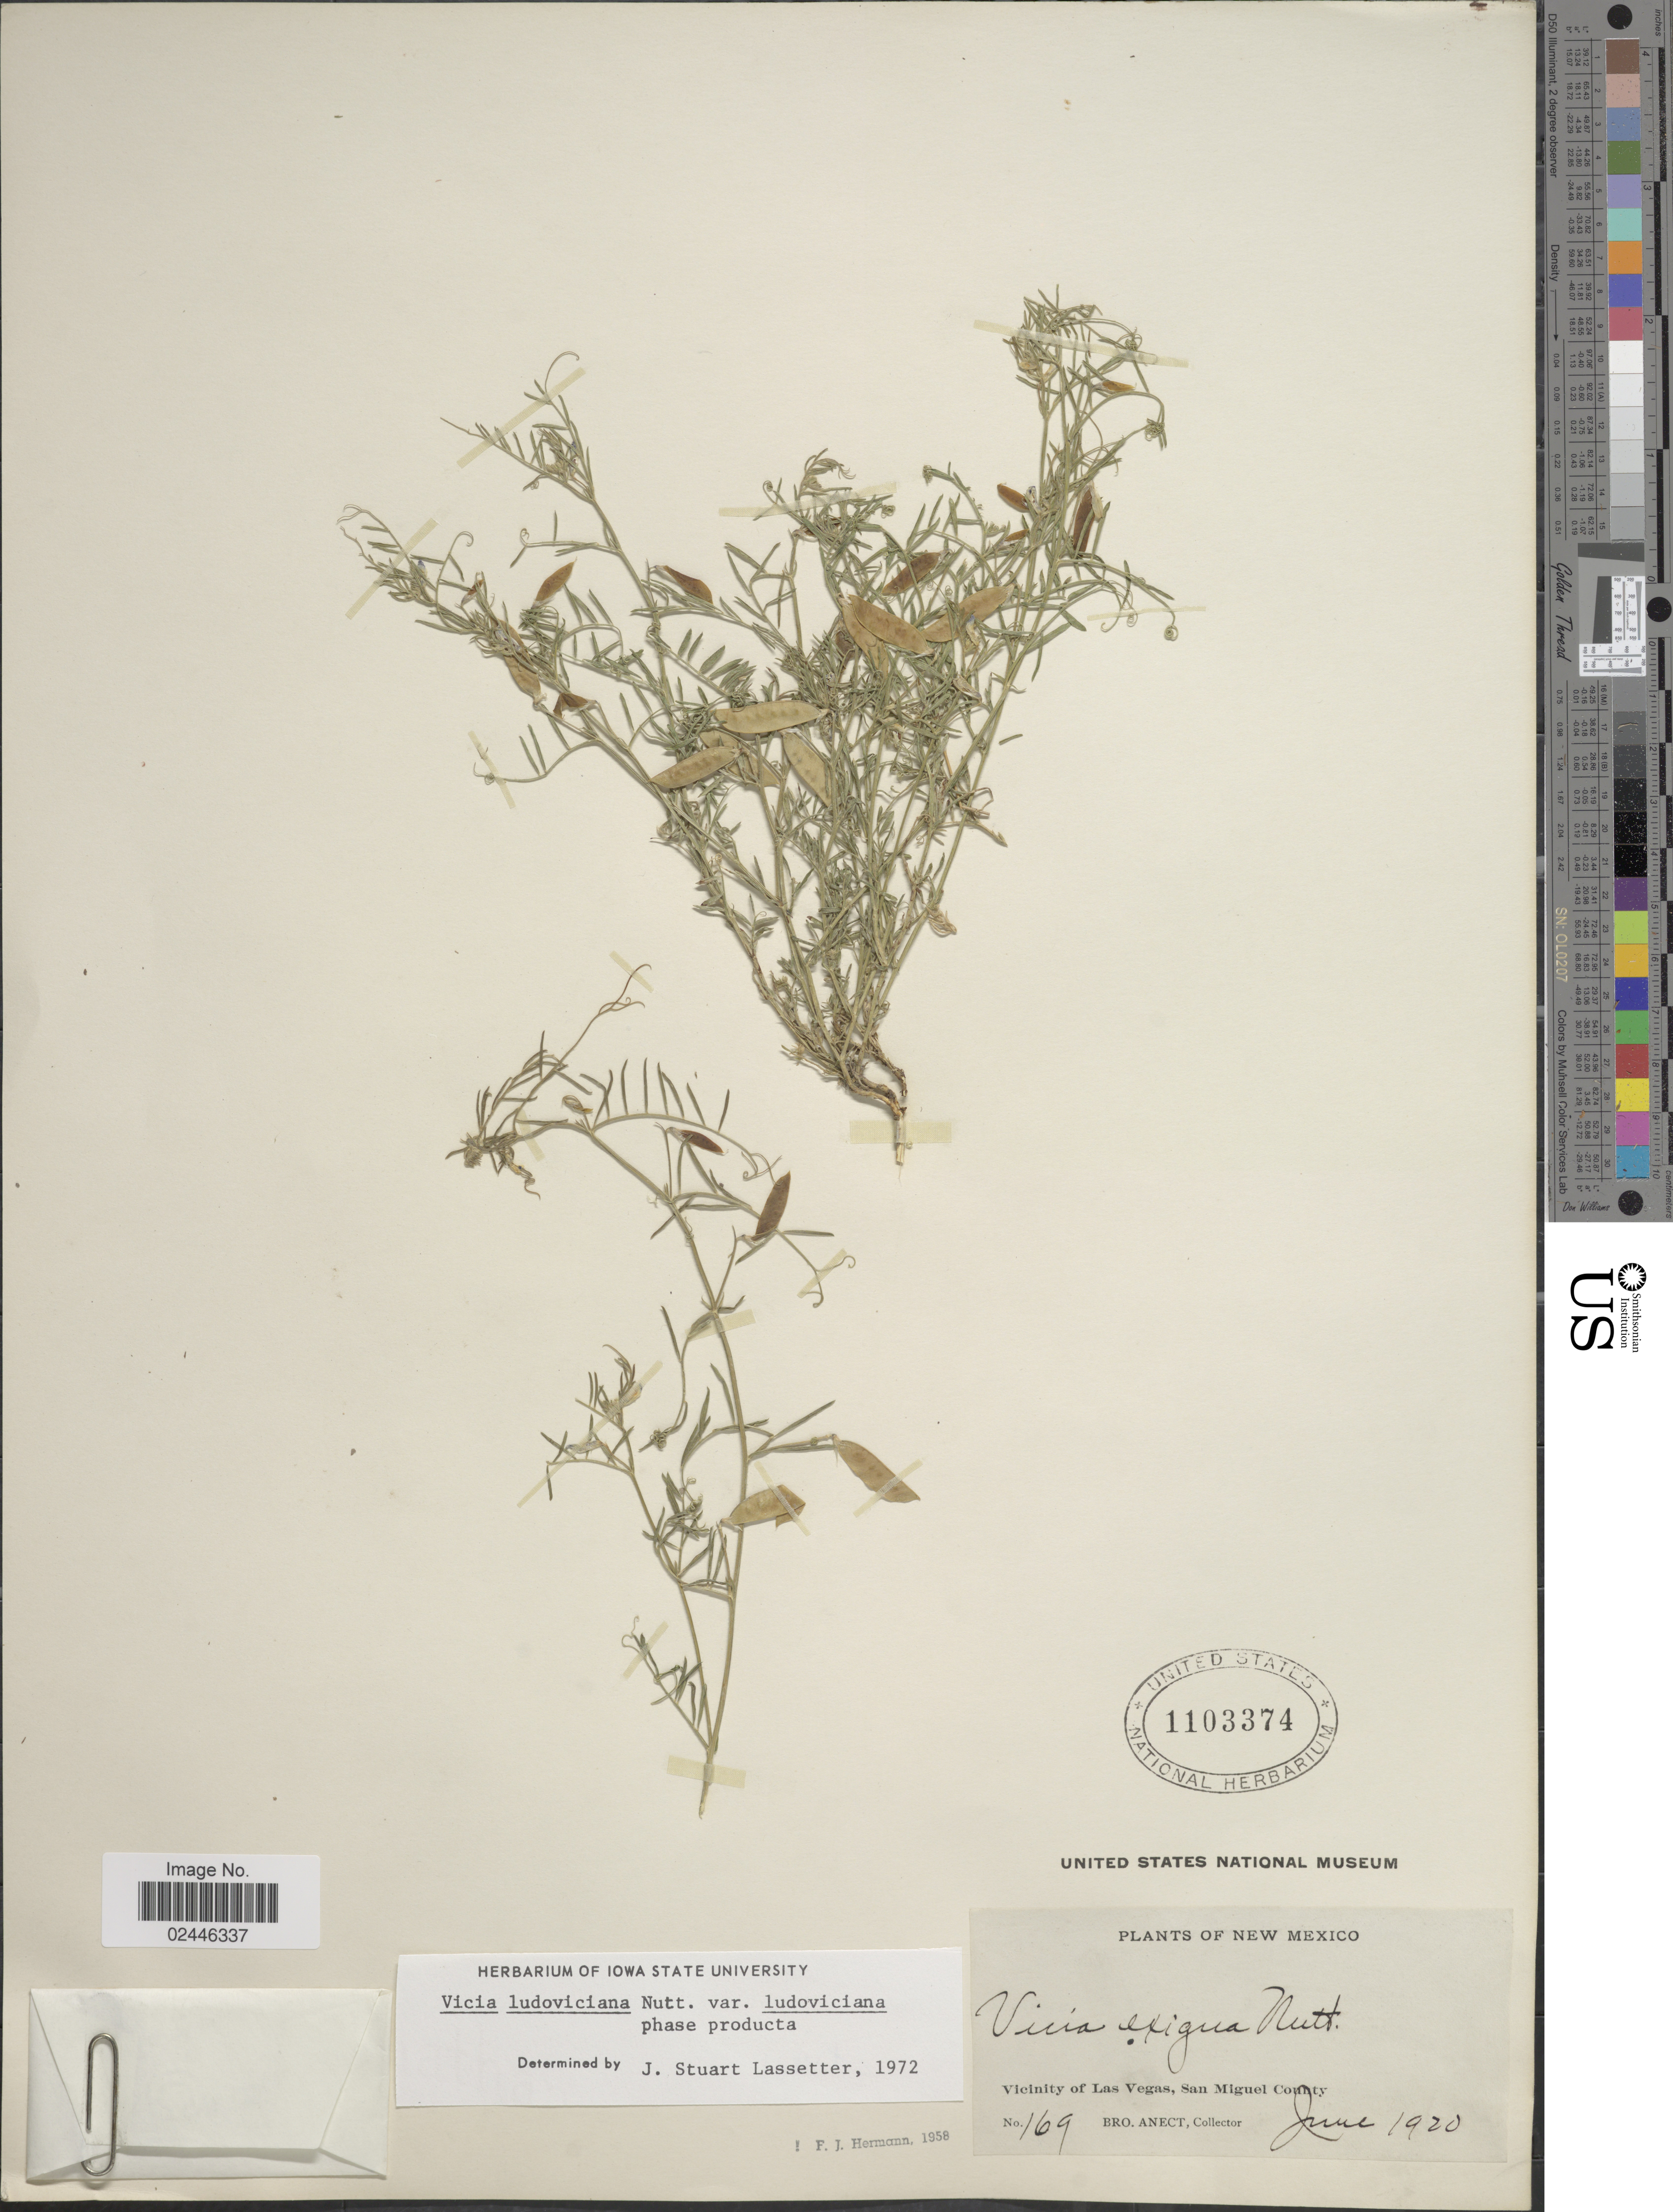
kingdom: Plantae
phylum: Tracheophyta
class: Magnoliopsida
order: Fabales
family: Fabaceae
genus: Vicia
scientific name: Vicia ludoviciana var. ludoviciana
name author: Nutt. ex Torr. & A. Gray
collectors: B. Anect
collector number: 169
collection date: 1920-06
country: United States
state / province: New Mexico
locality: Vicinity of Las Vegas, San Miguel County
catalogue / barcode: US 1103374